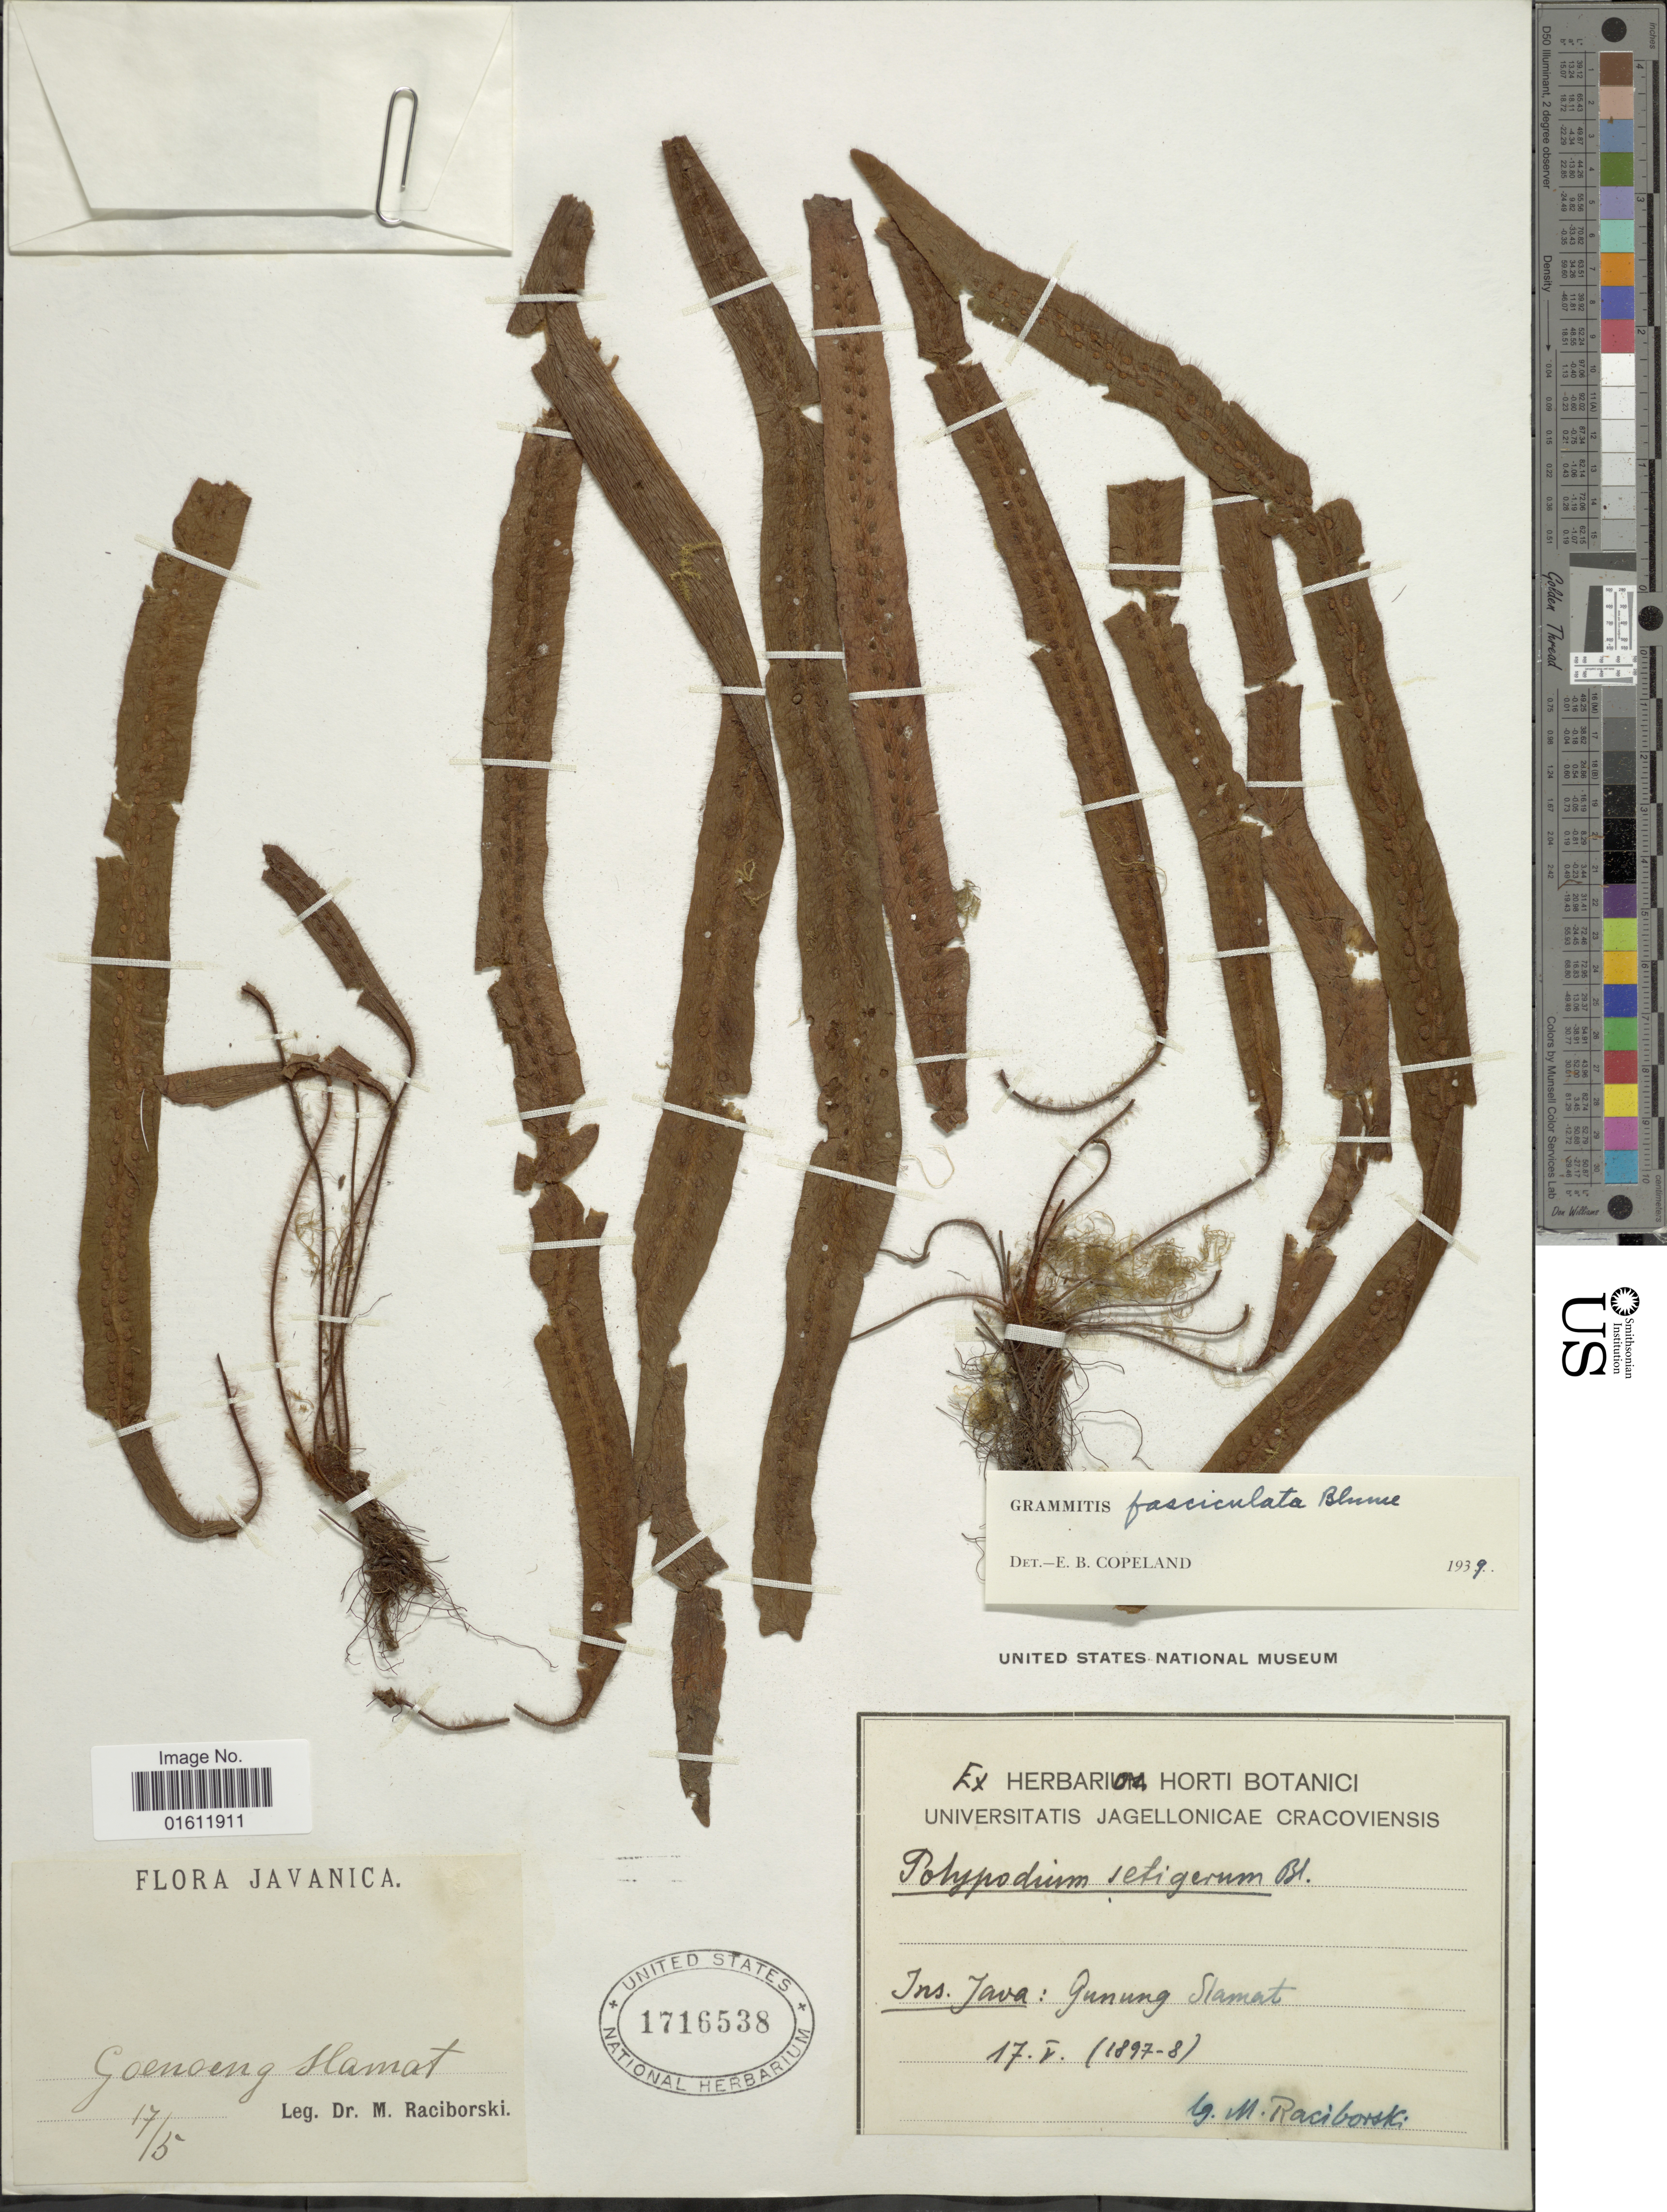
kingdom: Plantae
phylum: Tracheophyta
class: Polypodiopsida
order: Polypodiales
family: Polypodiaceae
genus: Radiogrammitis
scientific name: Radiogrammitis setigera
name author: (Blume) Parris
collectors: M. Raciborski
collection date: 1897-05-17/1898-05-17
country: Indonesia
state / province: Java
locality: Ins. Java: Gunung Slamat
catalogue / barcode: US 1716538